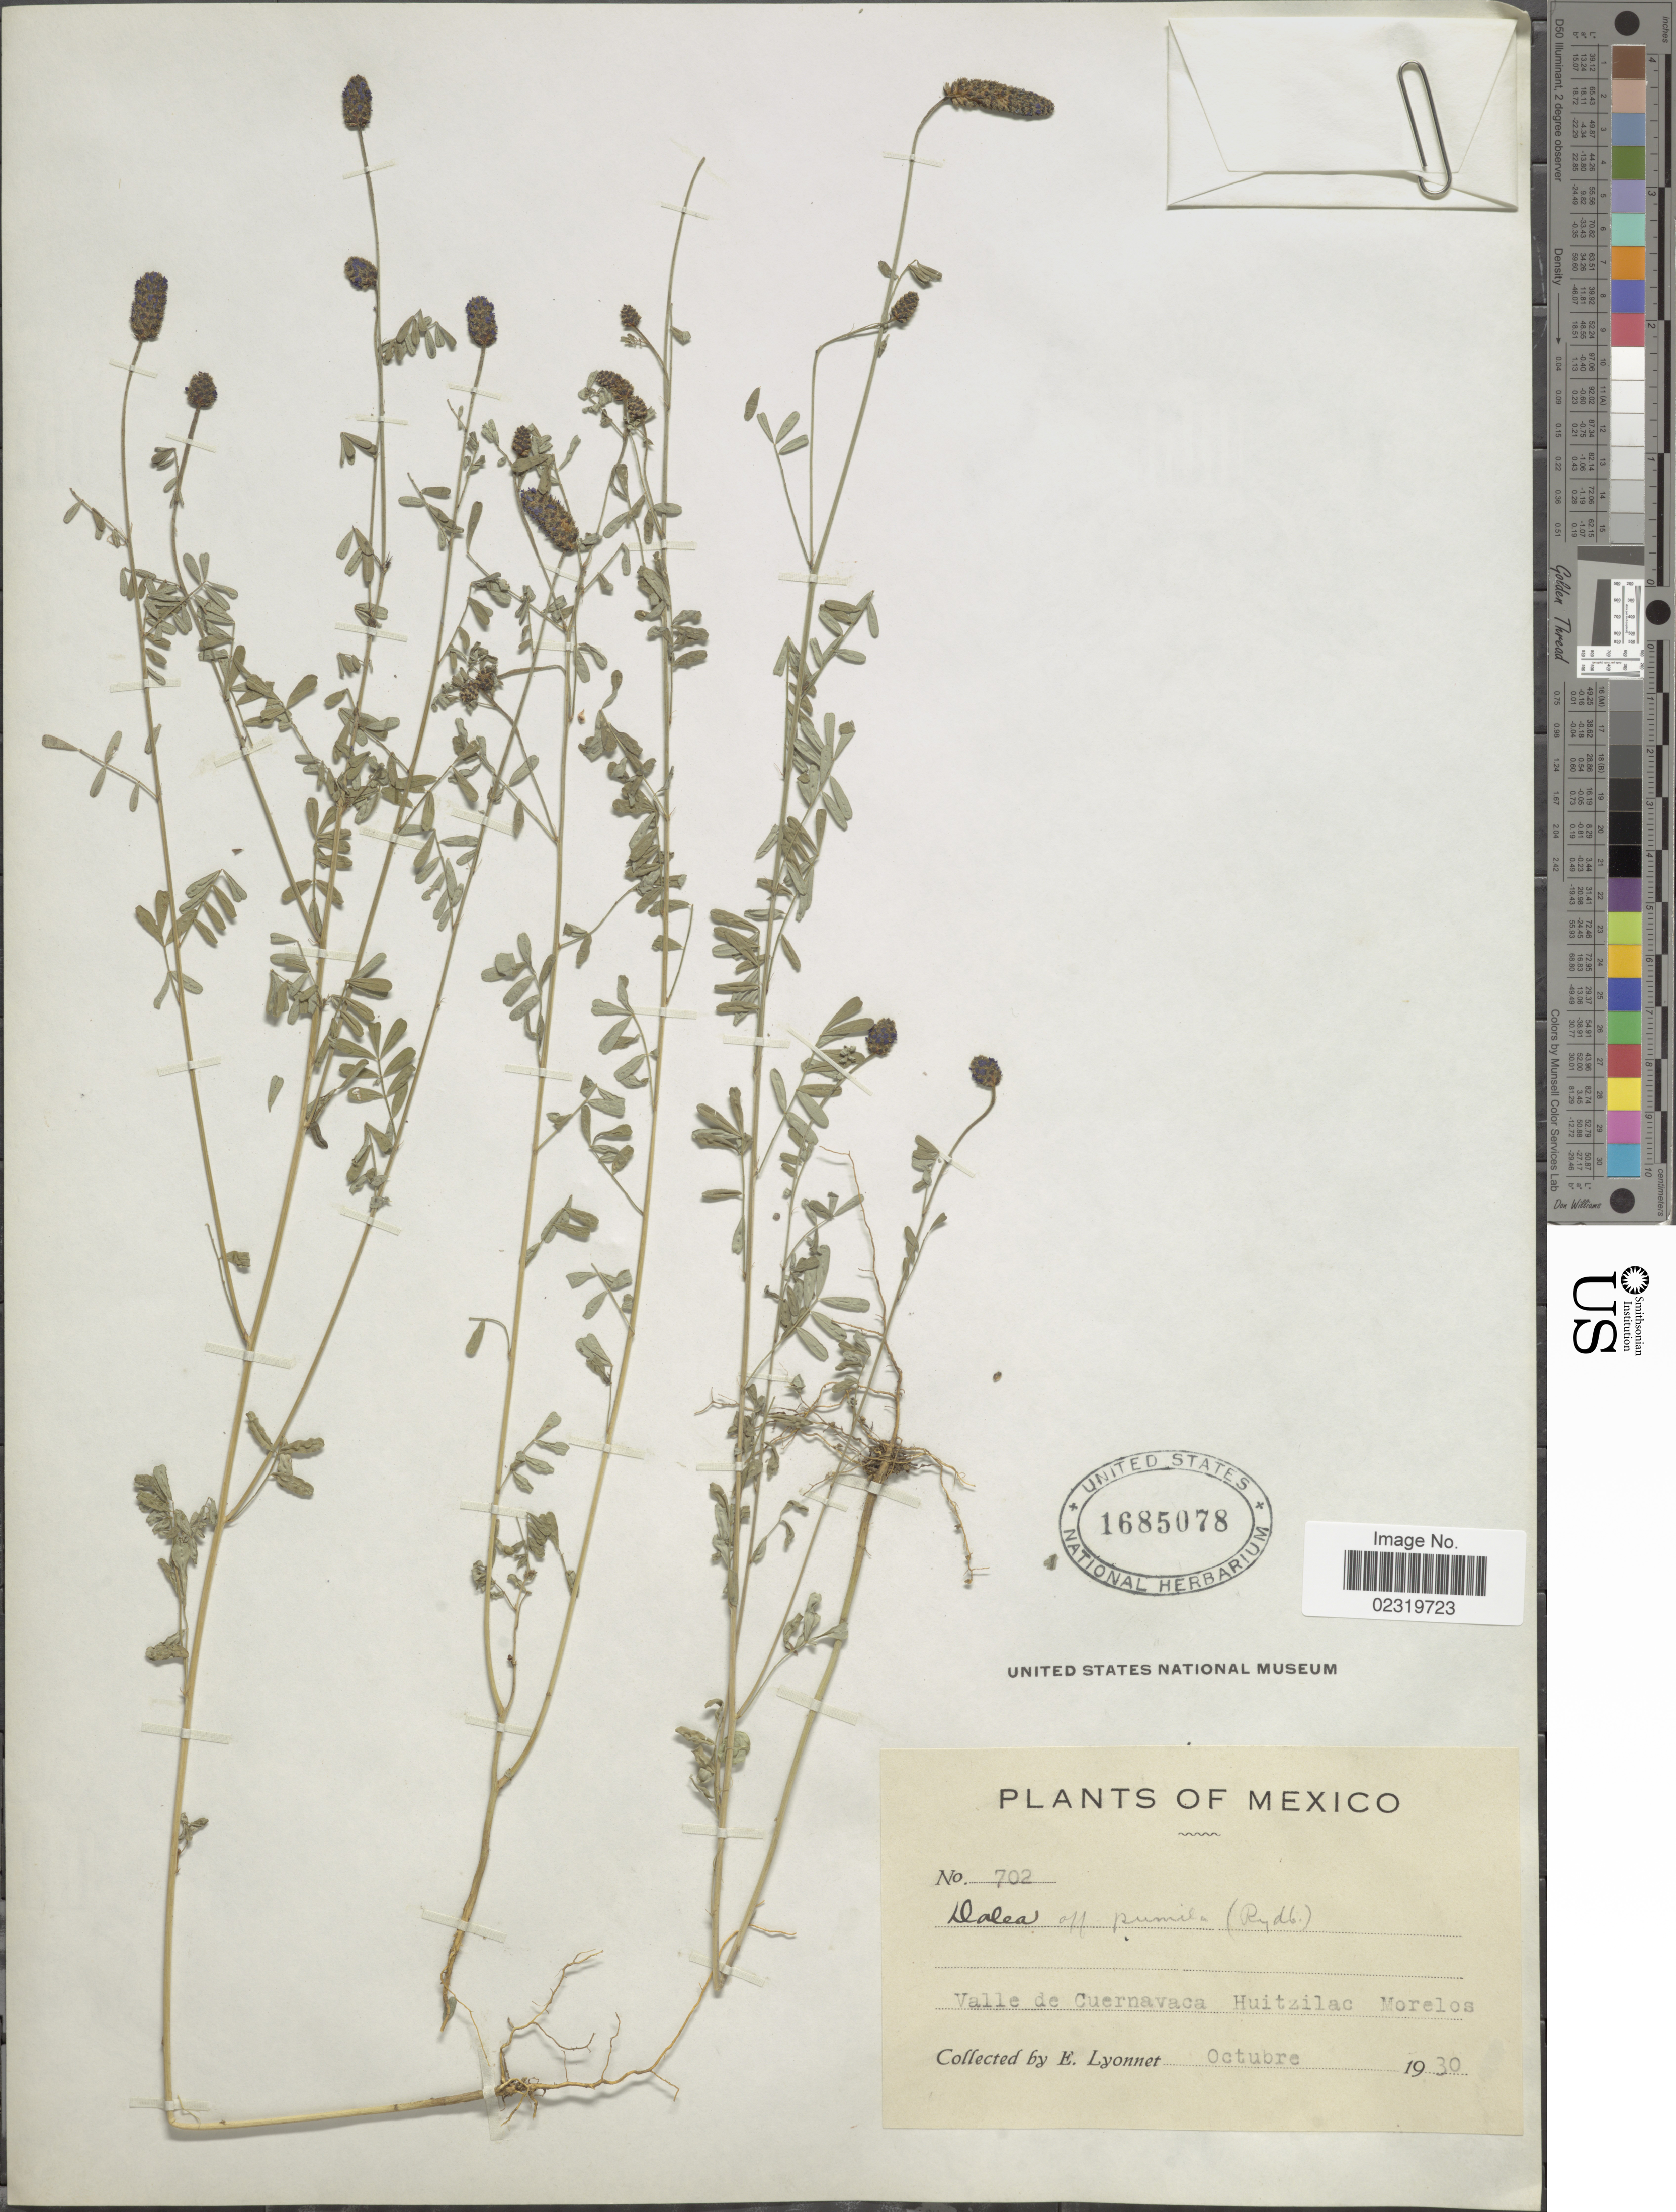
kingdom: Plantae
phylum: Tracheophyta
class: Magnoliopsida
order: Fabales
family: Fabaceae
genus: Dalea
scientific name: Dalea obreniformis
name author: (Rydb.) Barneby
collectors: E. Lyonnet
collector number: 702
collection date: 1930-10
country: Mexico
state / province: Morelos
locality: Valle de Cuernavaca, Huitzilac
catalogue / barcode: US 1685078